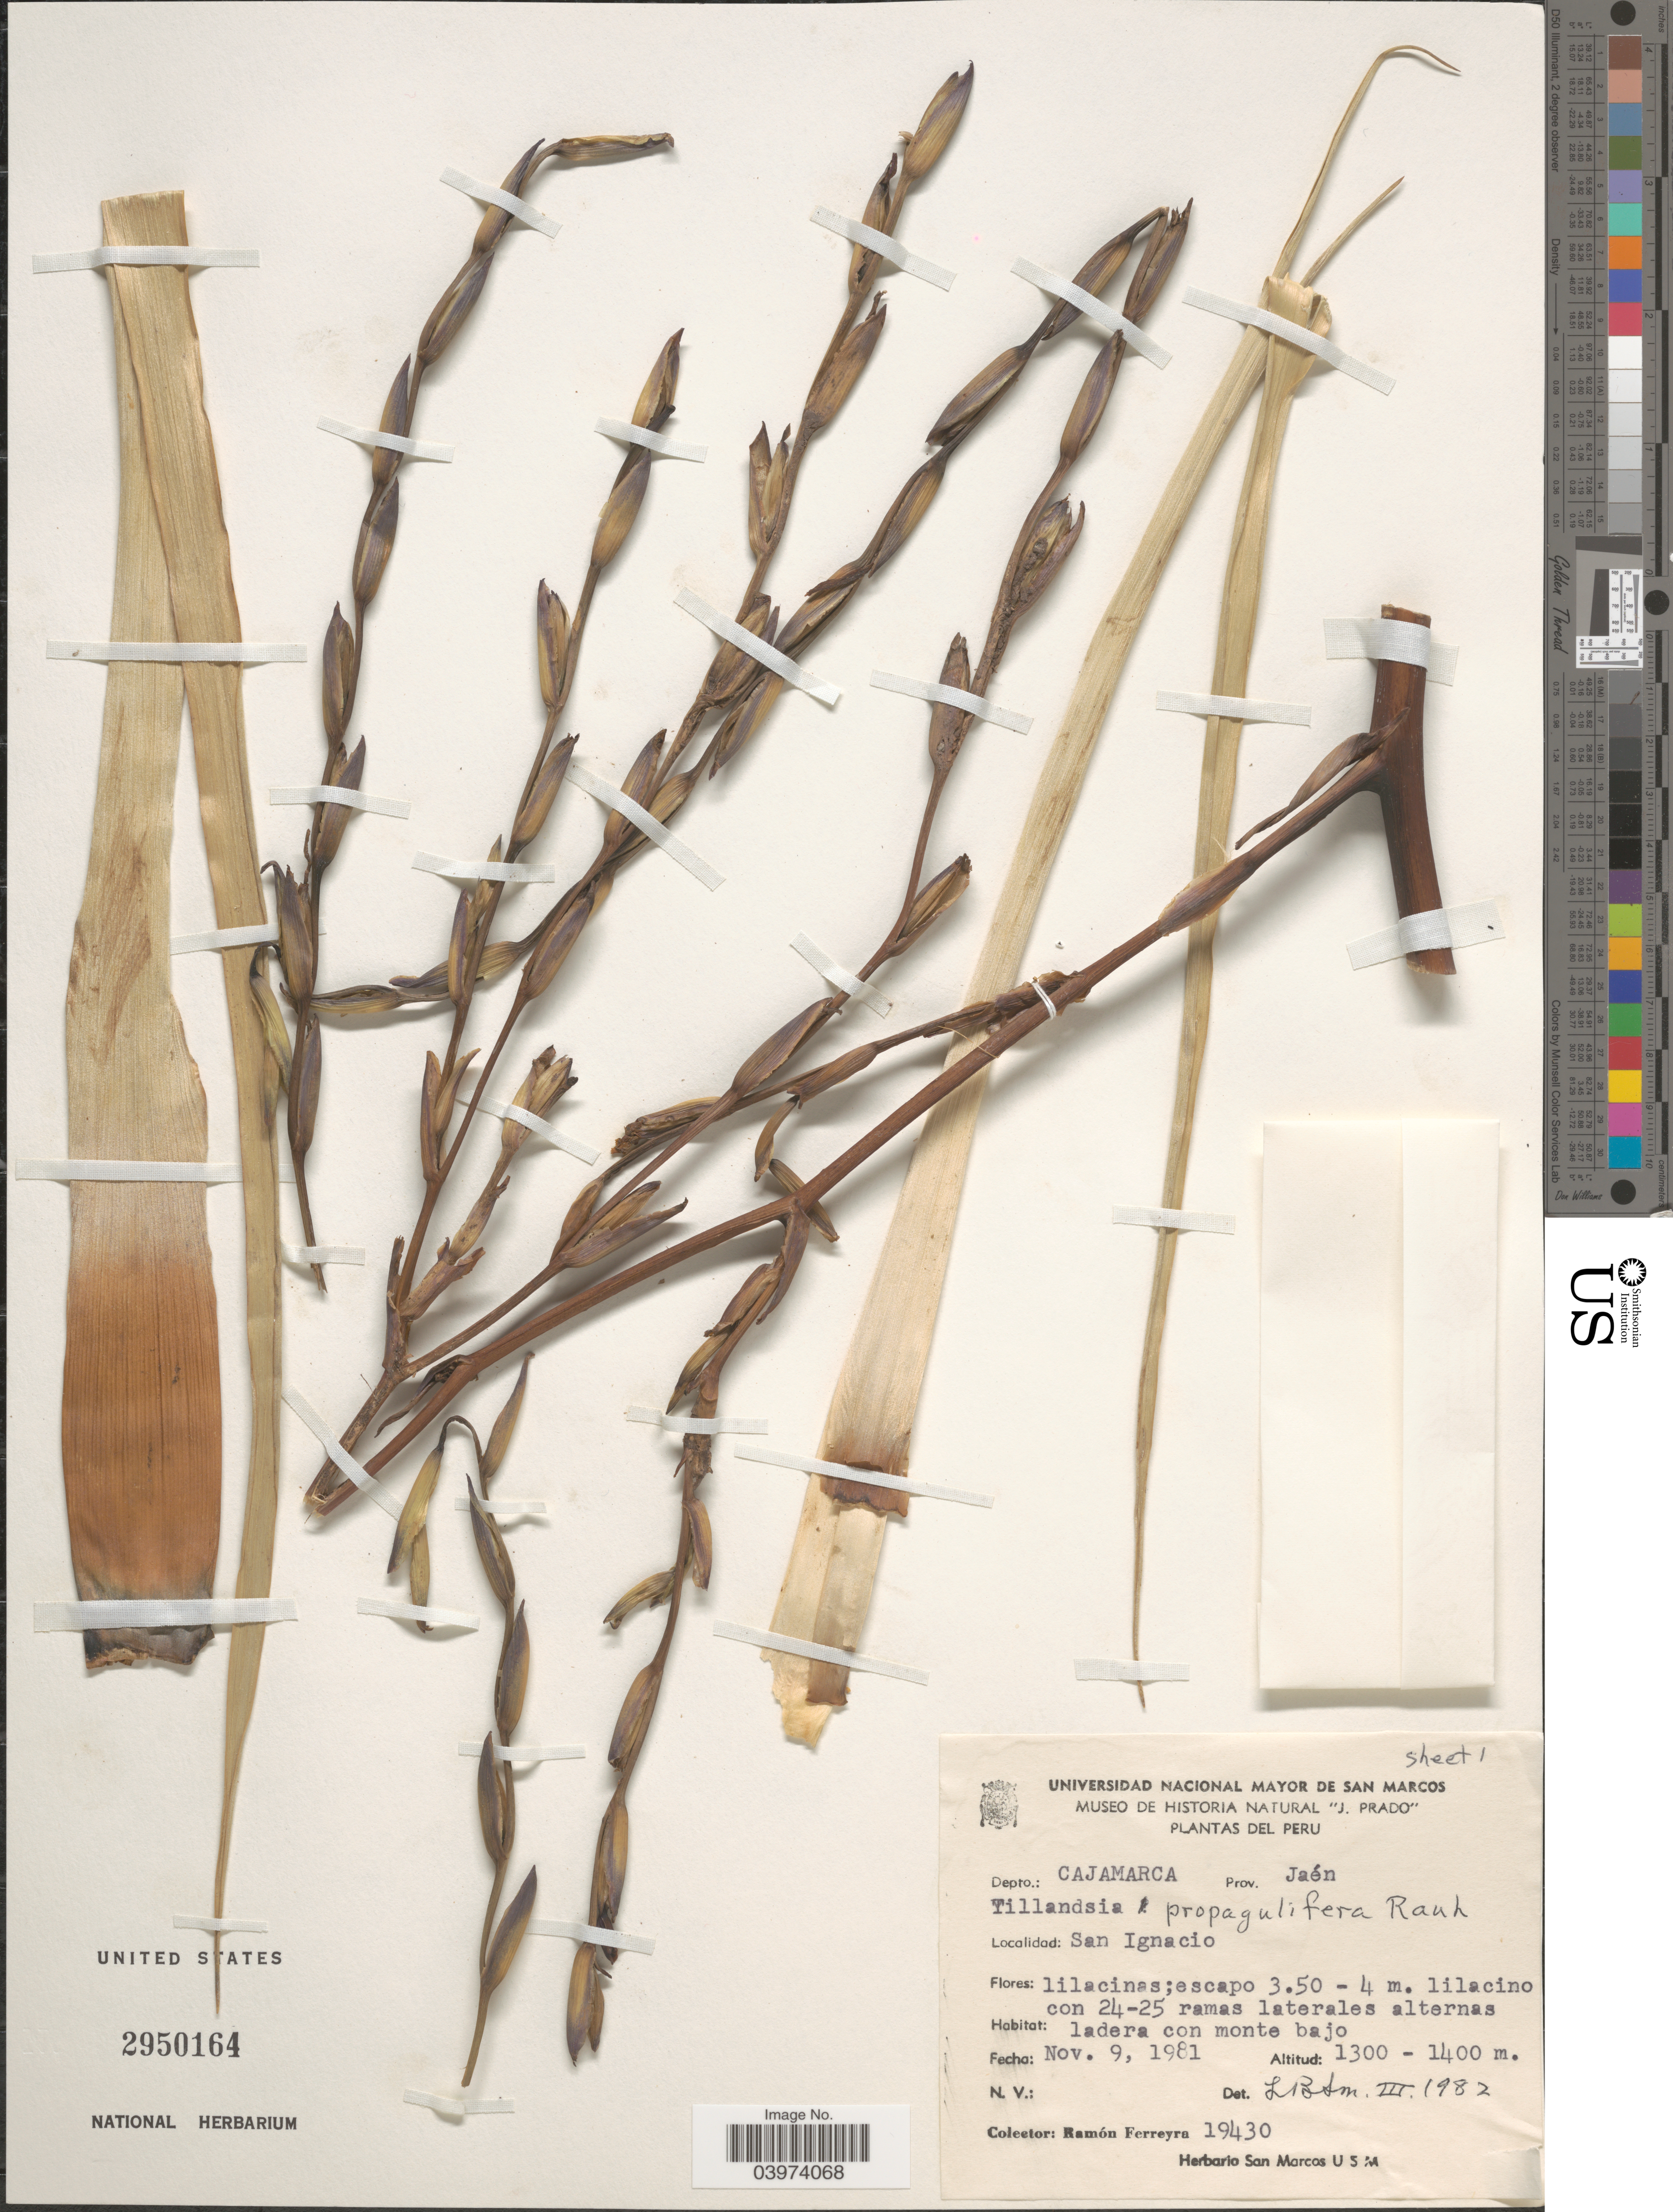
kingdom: Plantae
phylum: Tracheophyta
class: Liliopsida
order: Poales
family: Bromeliaceae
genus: Tillandsia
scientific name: Tillandsia propagulifera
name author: Rauh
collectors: R. A. Ferreyra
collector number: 19430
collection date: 1981-11-09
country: Peru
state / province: Cajamarca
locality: Depto. Cajamarca. Prov. Jaén. San Ignacio.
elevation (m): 1300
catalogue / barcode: US 2950164